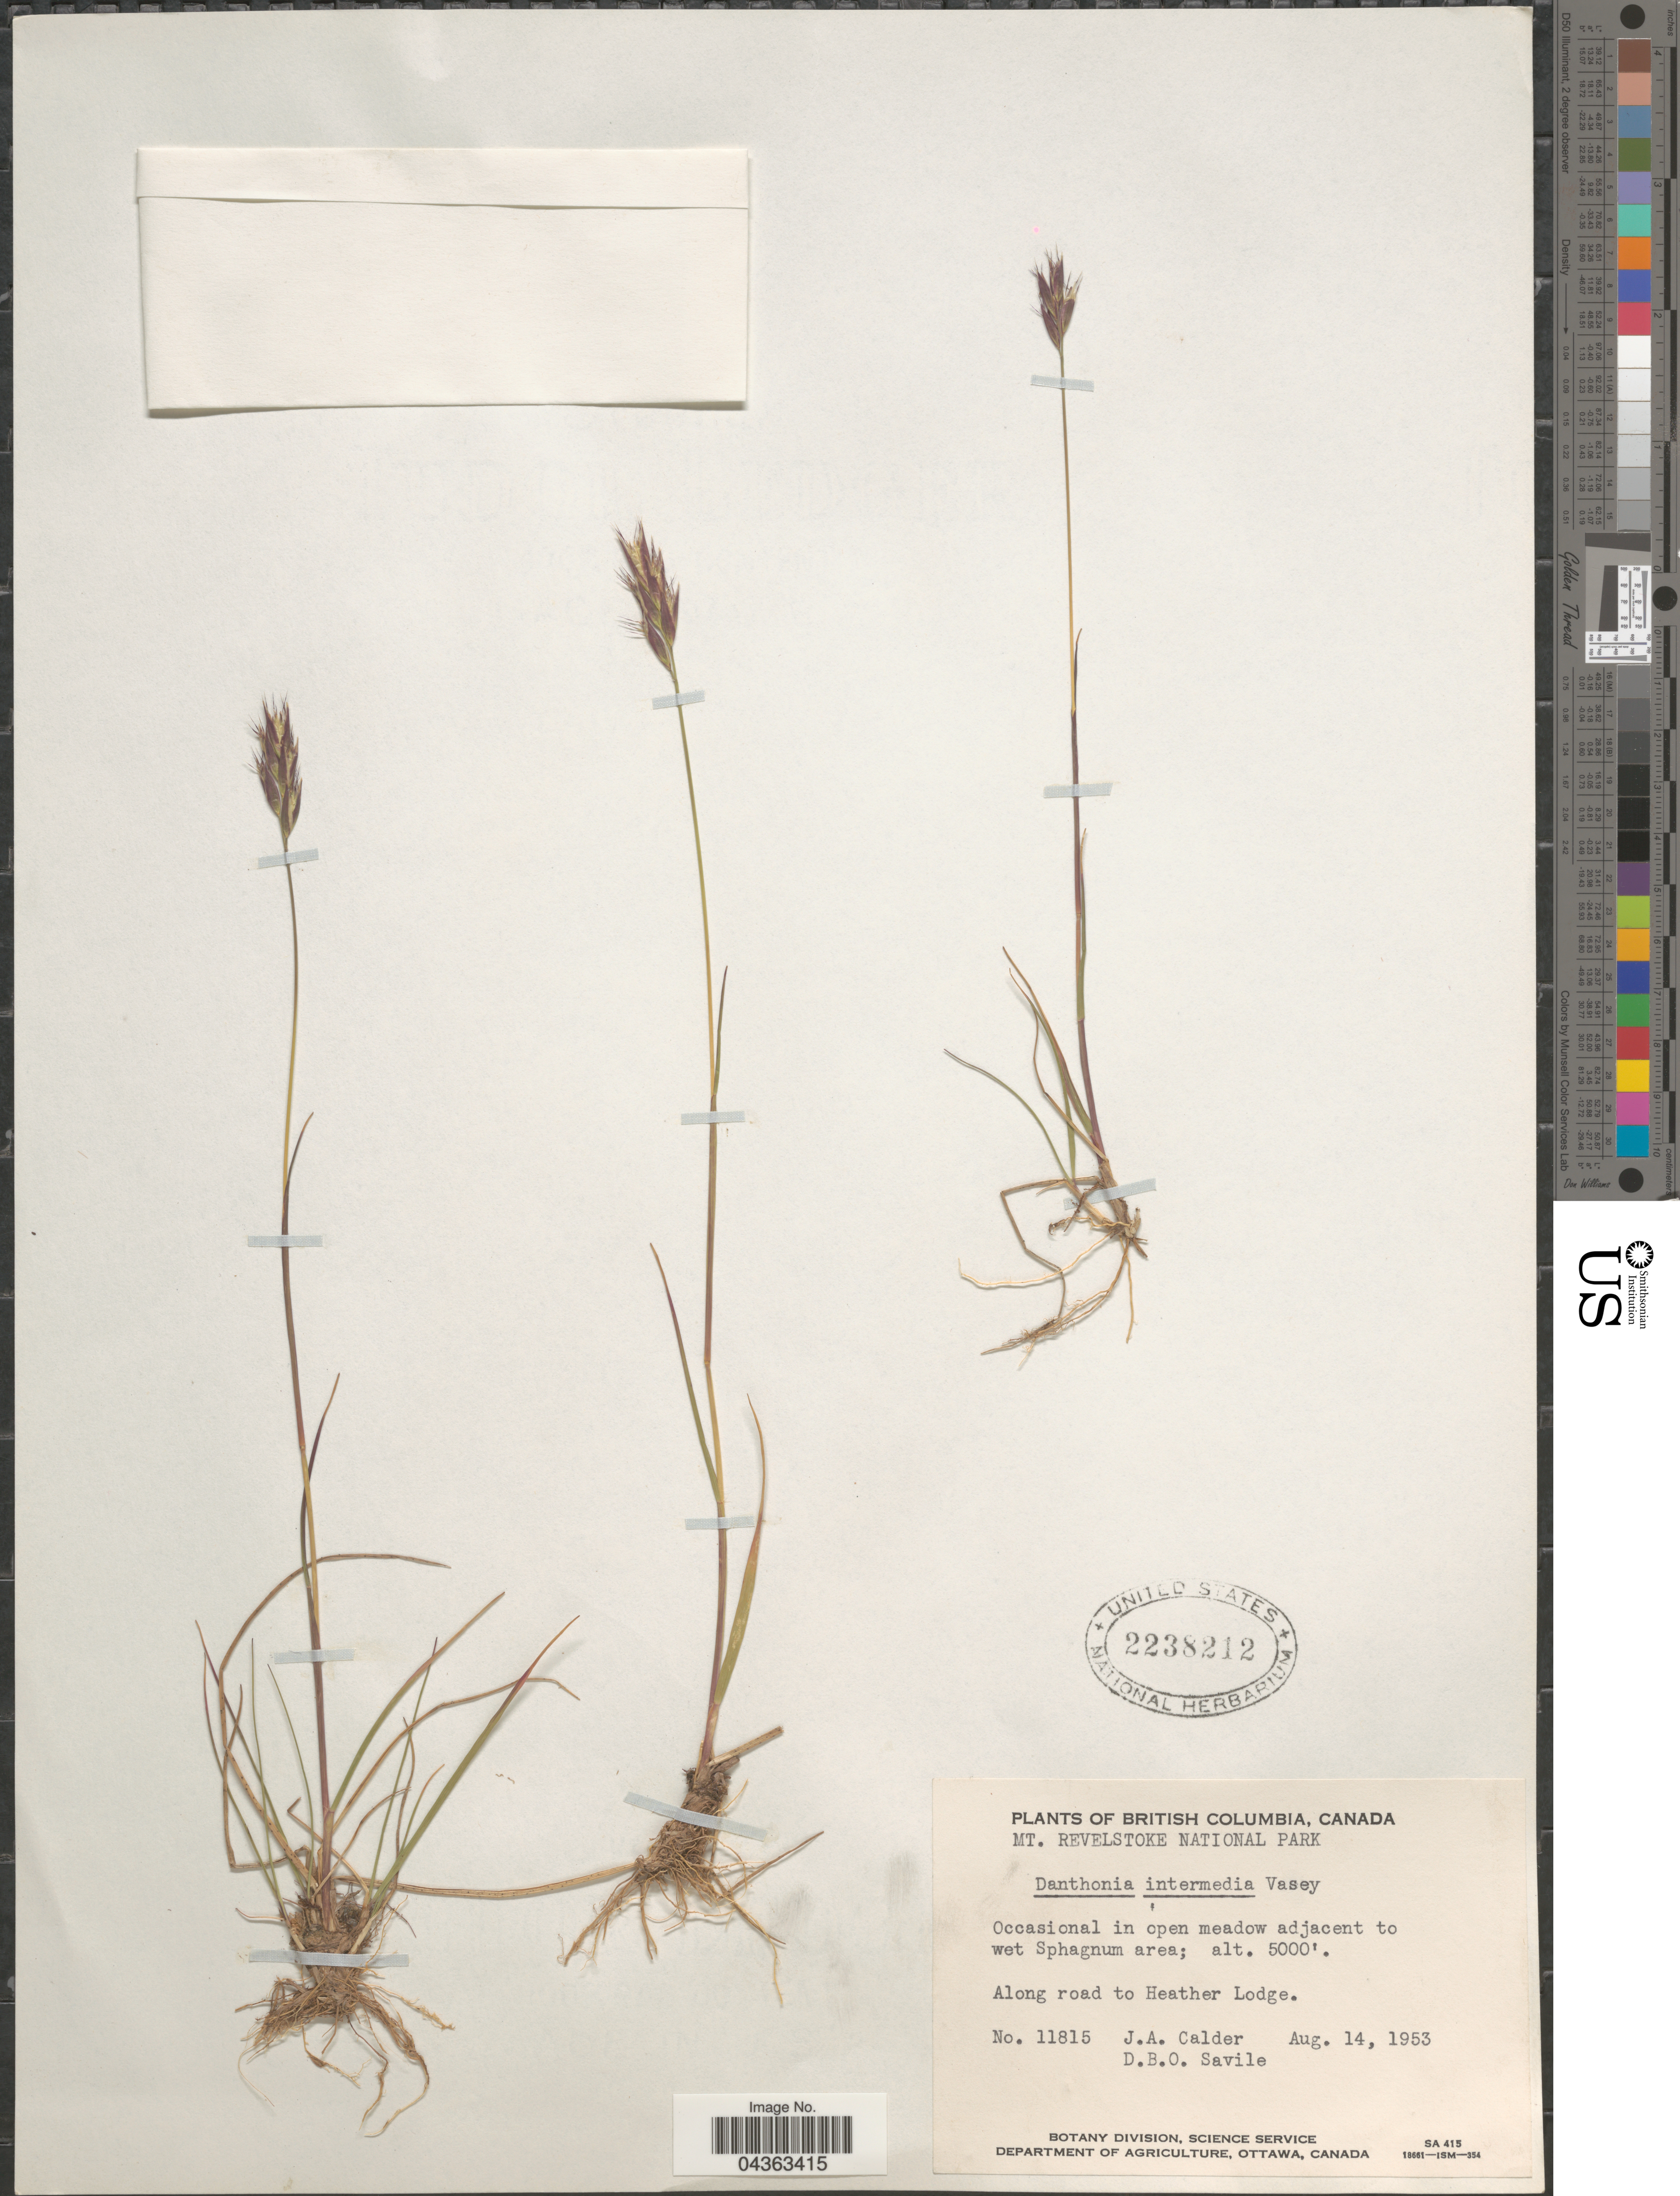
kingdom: Plantae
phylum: Tracheophyta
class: Liliopsida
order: Poales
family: Poaceae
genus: Danthonia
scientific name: Danthonia intermedia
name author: Vasey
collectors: J. A. Calder & D. Savile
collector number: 11815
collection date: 1953-08-14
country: Canada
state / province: British Columbia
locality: Mt. Revelstoke National Park. Occasional in open meadow adjacent to wet Sphagnum area. Along road to Heather Lodge.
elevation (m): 1524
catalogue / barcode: US 2238212